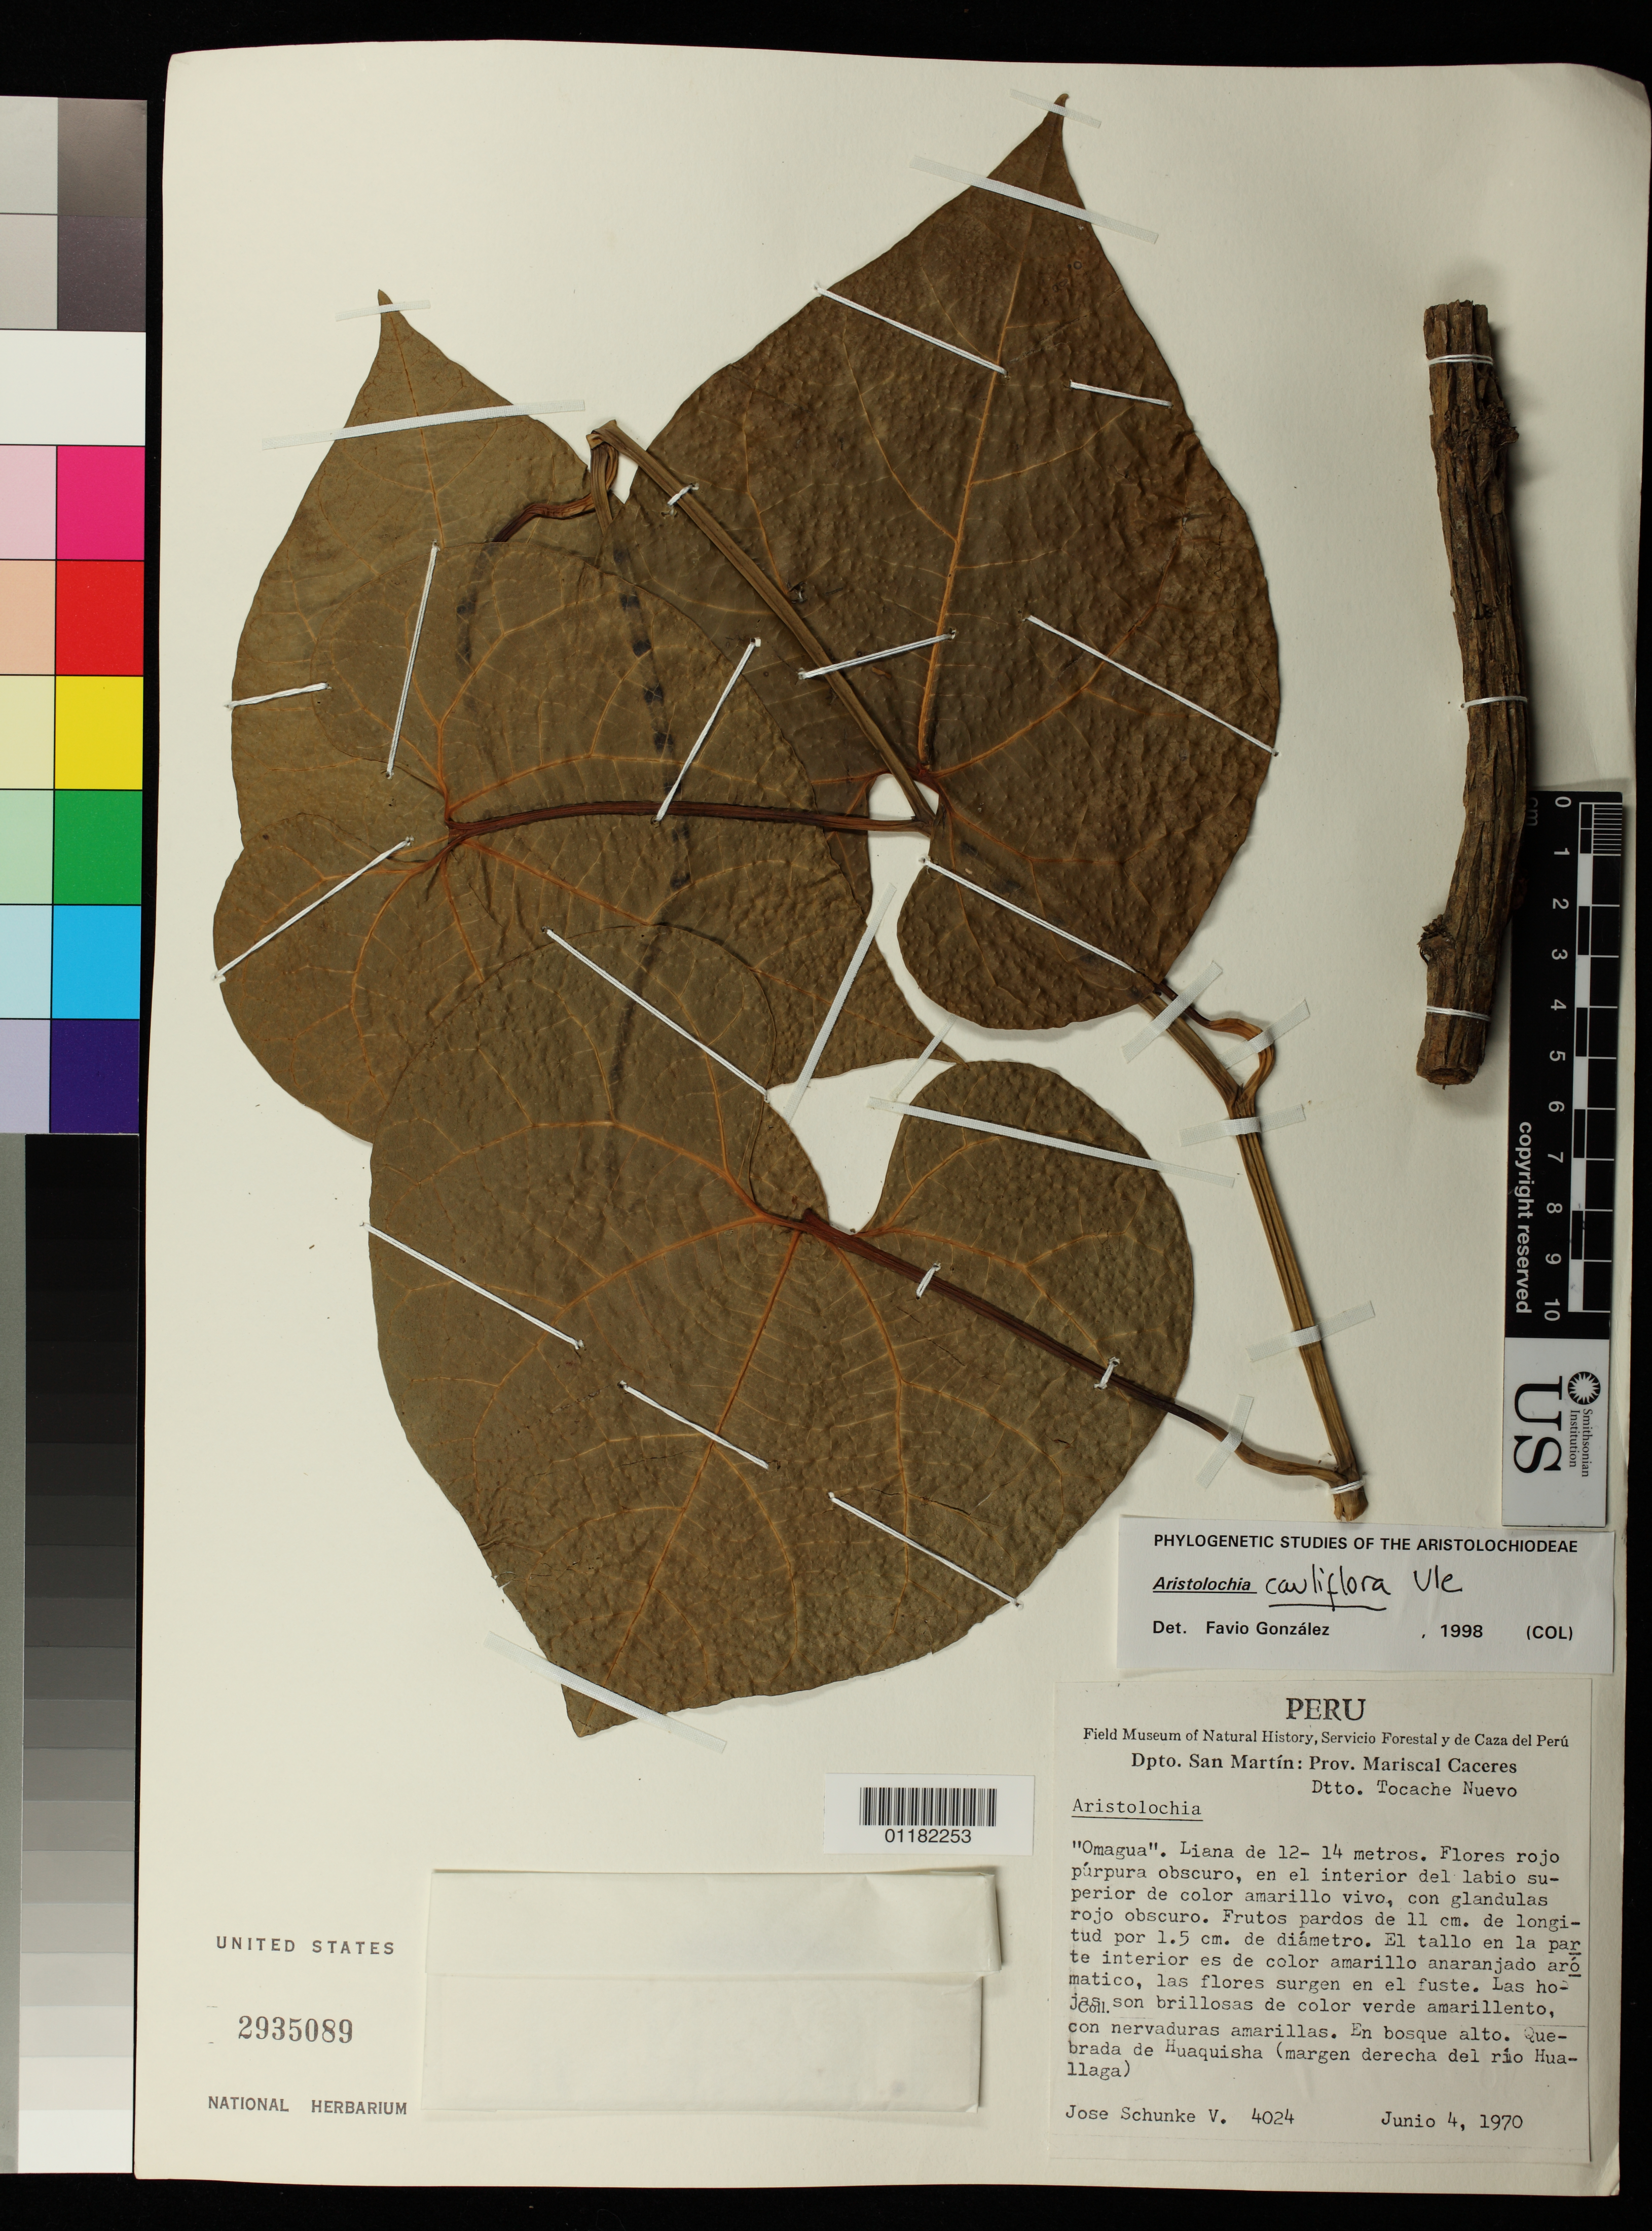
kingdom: Plantae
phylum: Tracheophyta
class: Magnoliopsida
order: Piperales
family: Aristolochiaceae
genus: Aristolochia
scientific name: Aristolochia cauliflora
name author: Ule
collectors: J. Schunke Vigo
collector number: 4024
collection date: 1970-06-04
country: Peru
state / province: San Martín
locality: Prov. Mariscal Caceres, Dtto. Tocache Nuevo. Quebrada de Huaquisha (margen derecha del Rio Huallaga).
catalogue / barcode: US 2935089